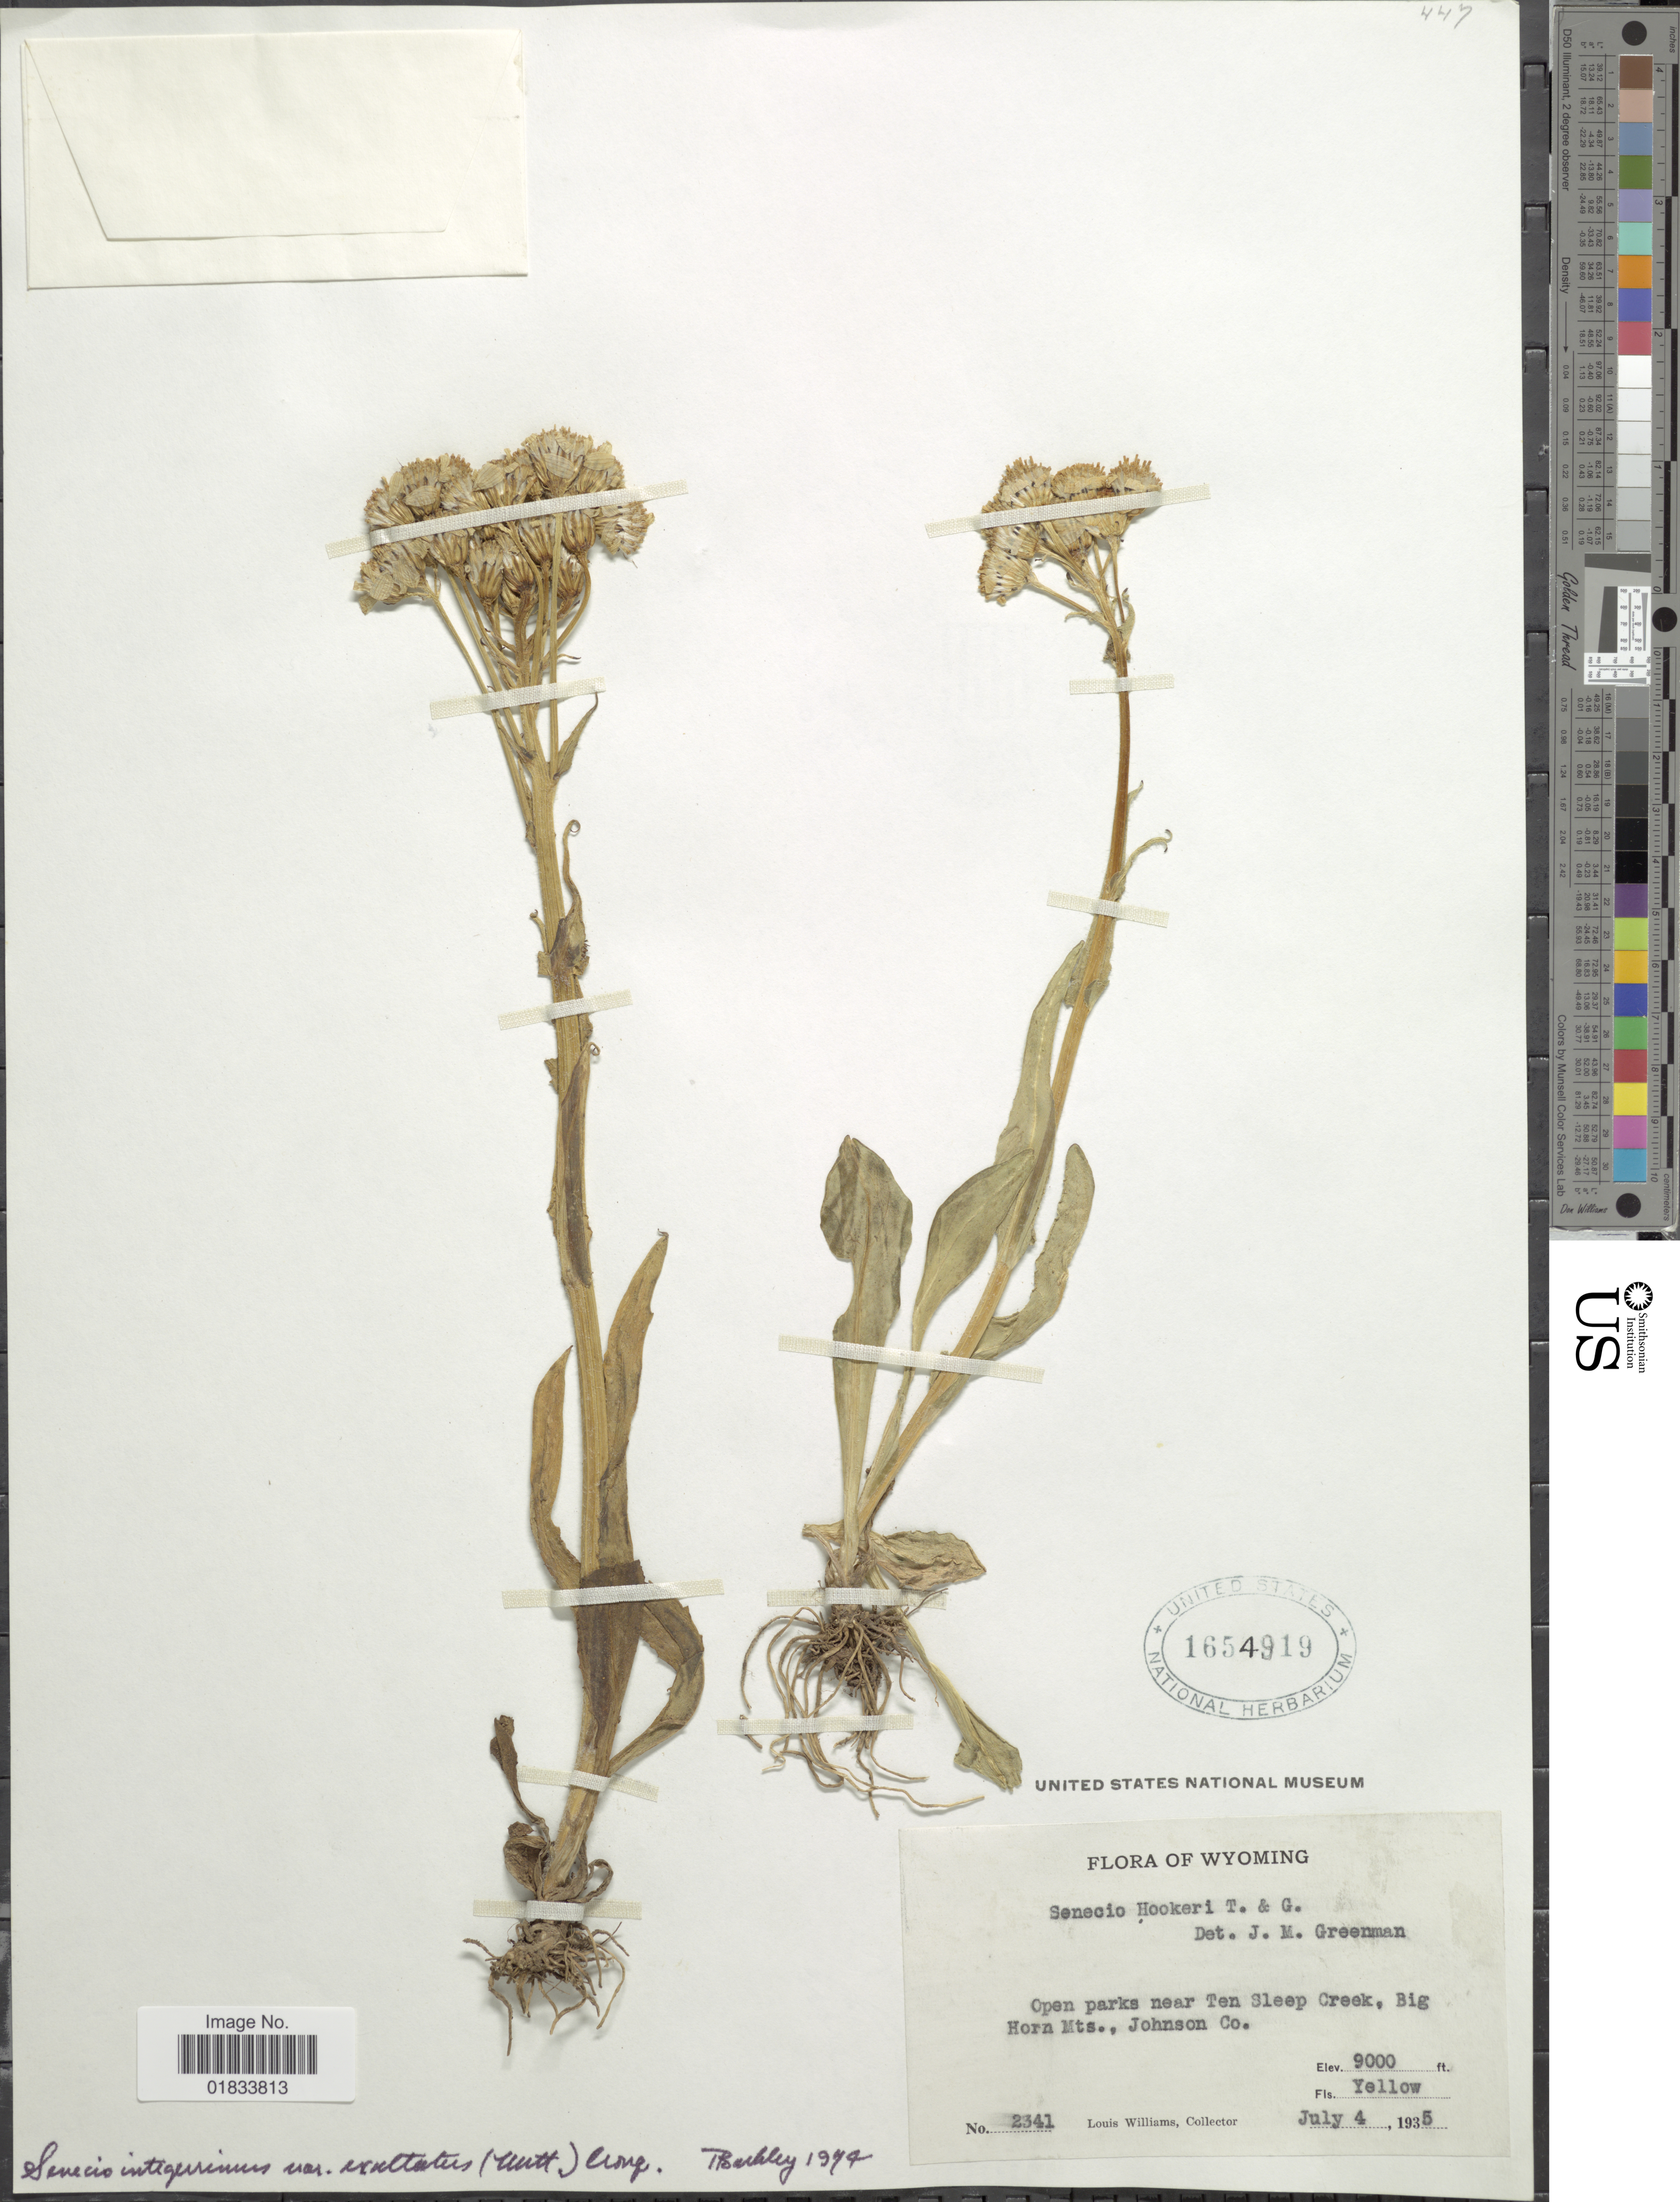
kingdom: Plantae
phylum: Tracheophyta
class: Magnoliopsida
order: Asterales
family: Asteraceae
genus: Senecio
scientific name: Senecio integerrimus var. exaltatus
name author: (Nutt.) Cronq.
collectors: L. O. Williams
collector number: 2341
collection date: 1935-07-04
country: United States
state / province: Wyoming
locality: Open parks near Ten Sleep Creek, Big Horn Mts., Johnson Co.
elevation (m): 2743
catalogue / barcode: US 1654919